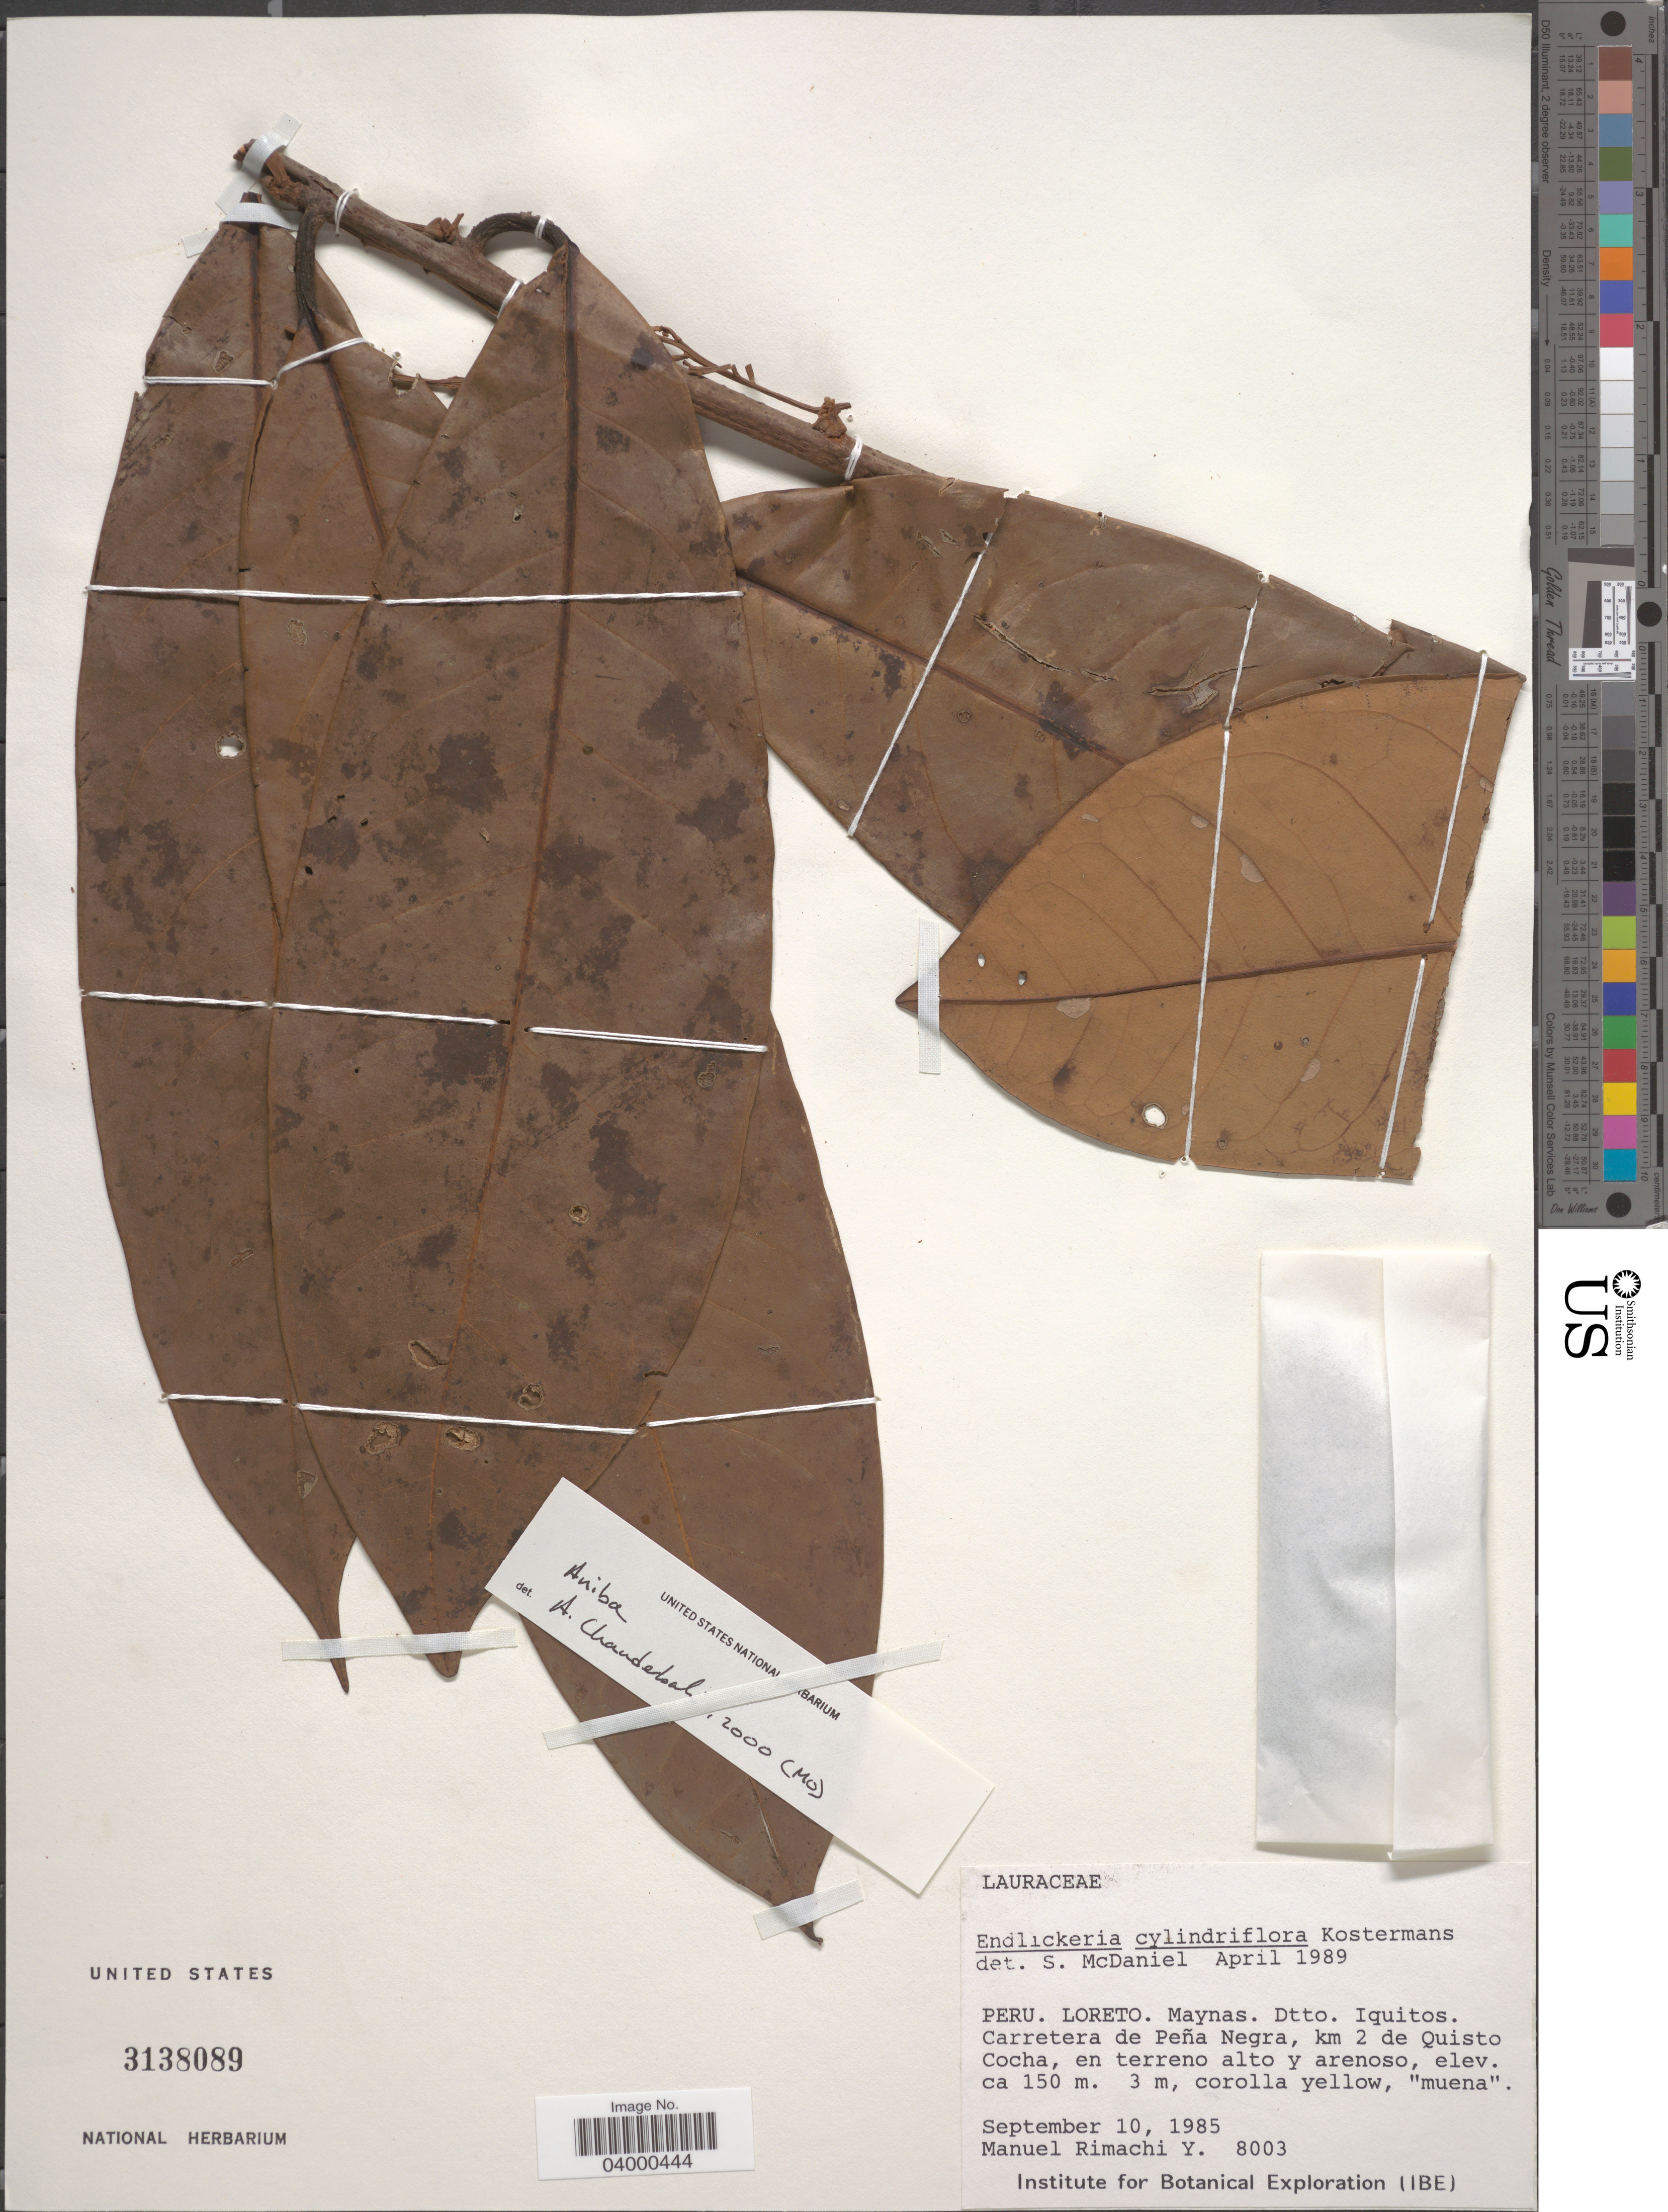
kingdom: Plantae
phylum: Tracheophyta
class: Magnoliopsida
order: Laurales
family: Lauraceae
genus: Aniba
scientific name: Aniba sp.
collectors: M. Rimachi Y.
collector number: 8003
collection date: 1985-09-10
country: Peru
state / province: Loreto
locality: Maynas. Dtto. Iquitos. Carretera de Peña Negra, km 2 de Quisto Cocha, en terreno alto y arenoso.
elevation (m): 150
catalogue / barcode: US 3138089